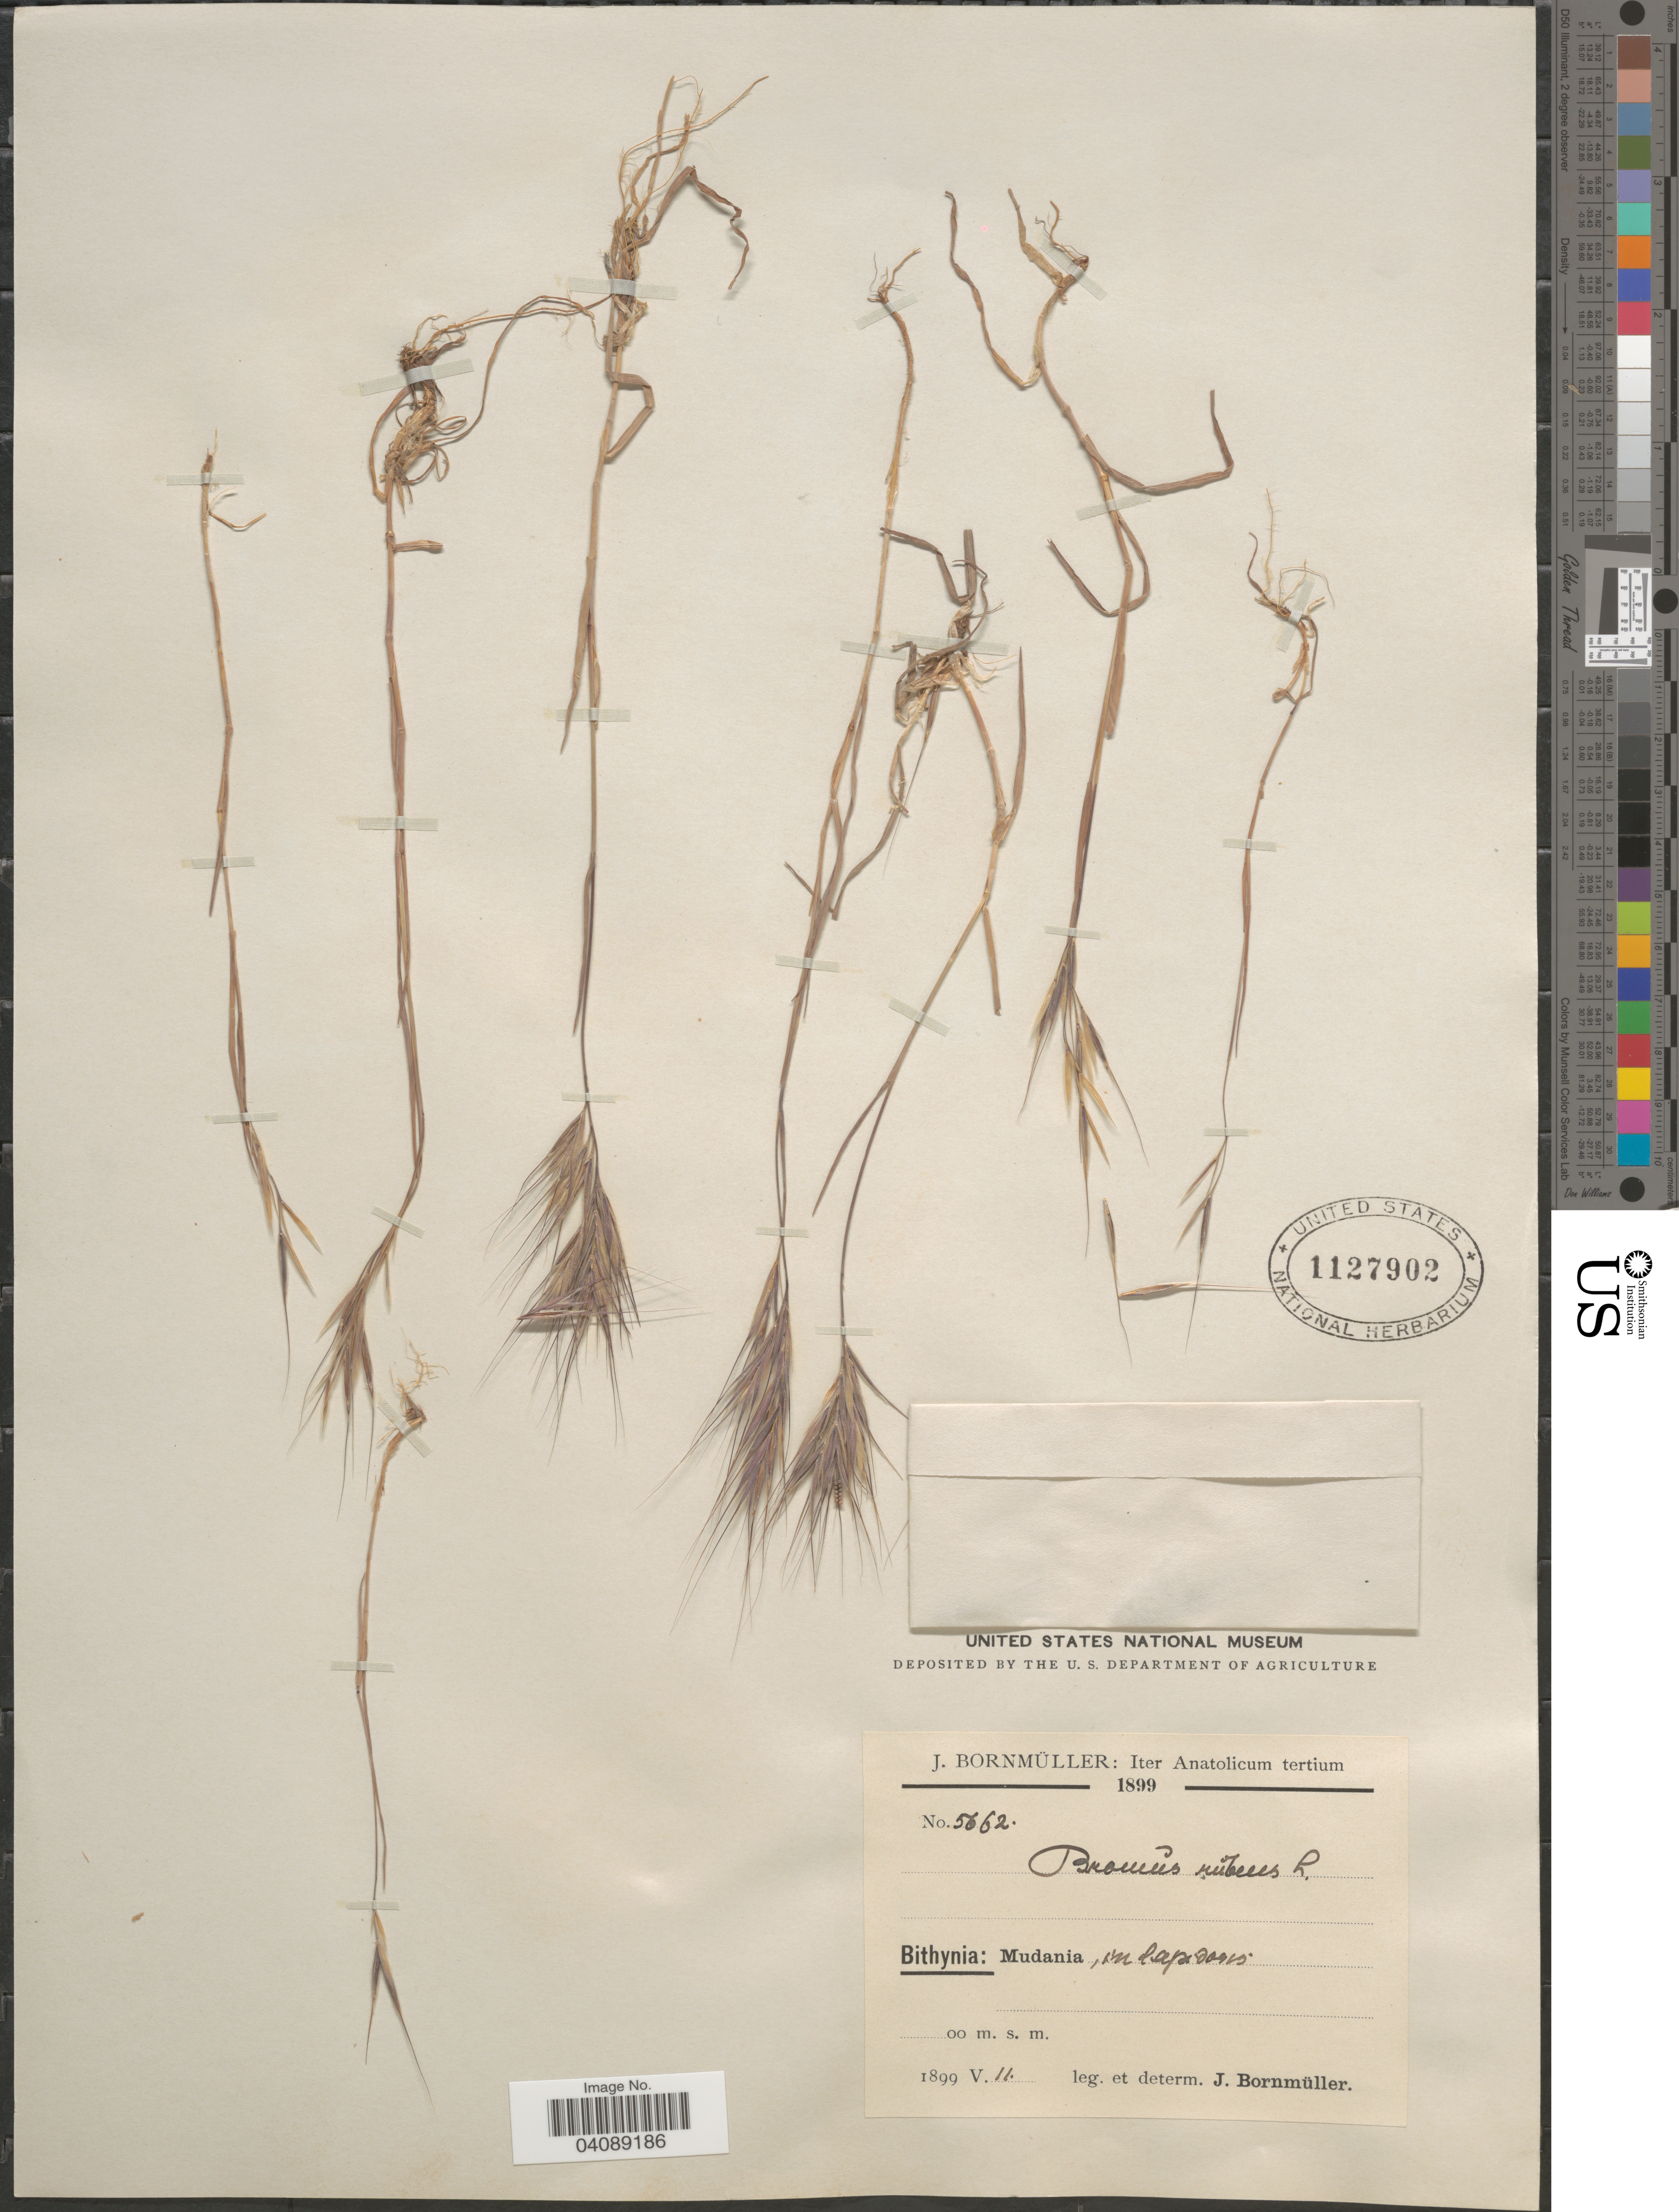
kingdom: Plantae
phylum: Tracheophyta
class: Liliopsida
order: Poales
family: Poaceae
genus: Bromus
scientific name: Bromus rubens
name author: L.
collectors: J. Bornmüller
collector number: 5662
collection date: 1899-05-11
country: Turkey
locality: Iter Anatolicum tertium 1899. Bithynia: Mudania, in lapidosis.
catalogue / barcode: US 1127902